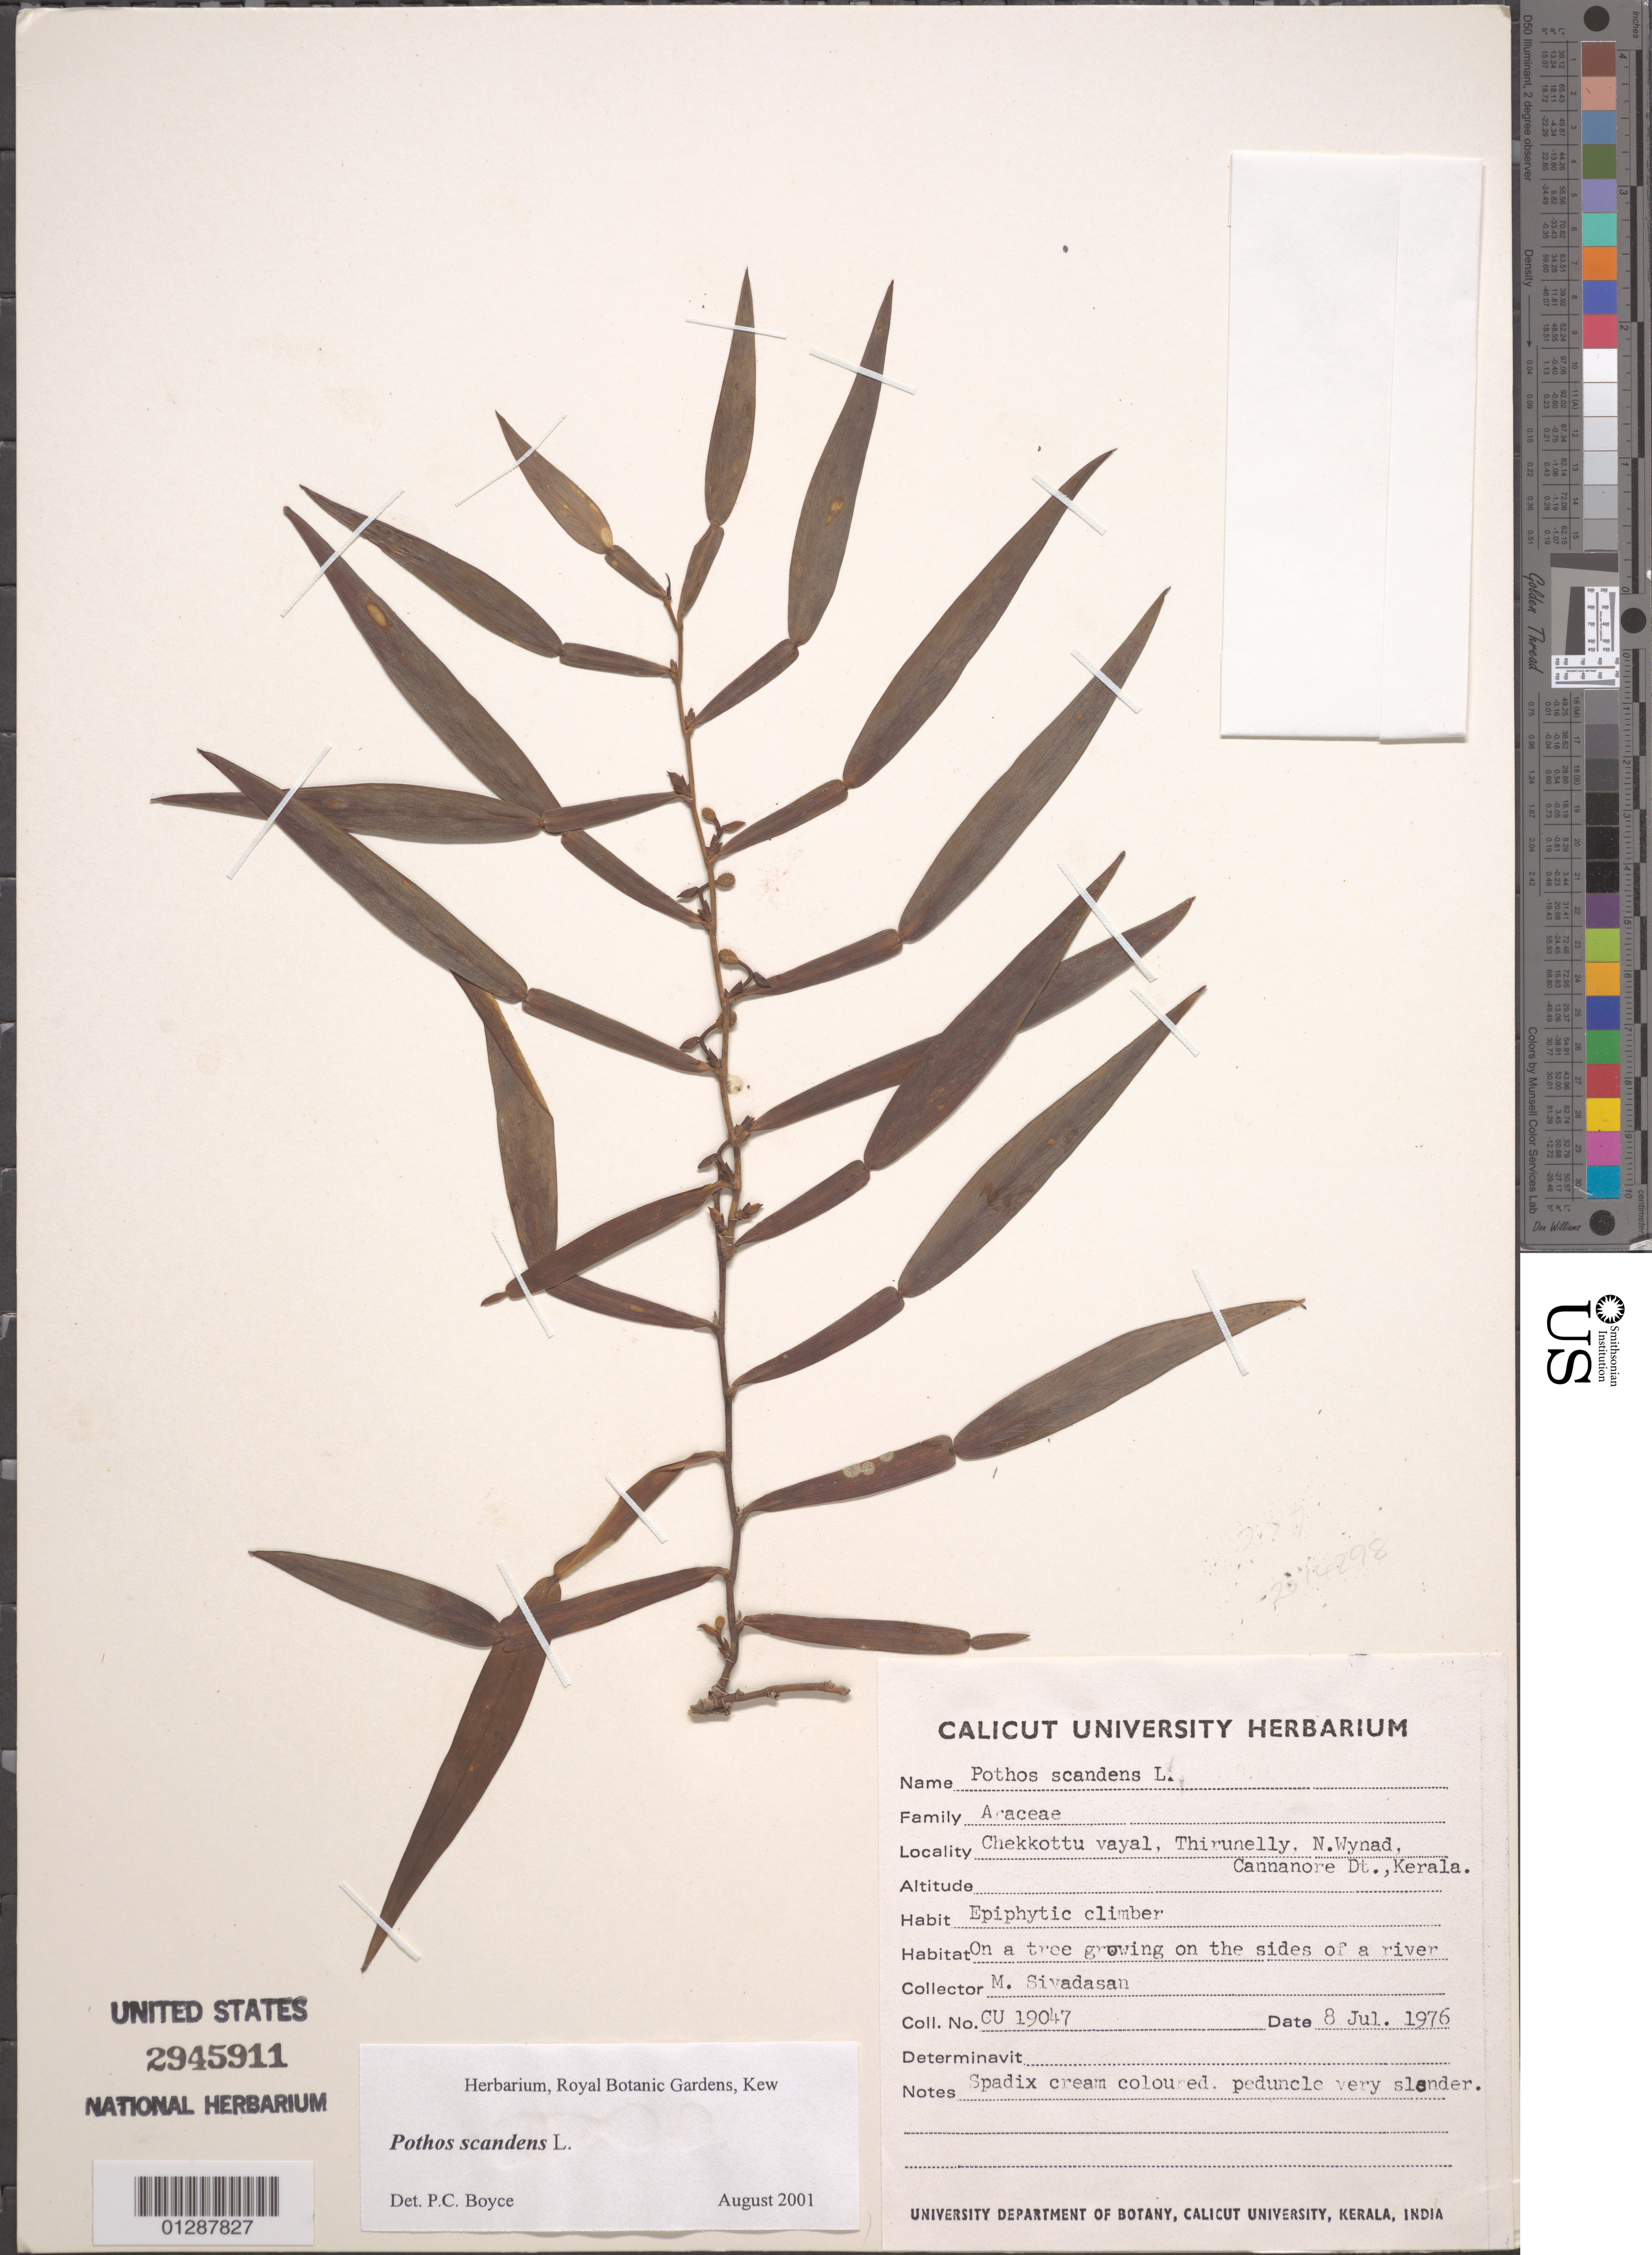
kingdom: Plantae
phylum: Tracheophyta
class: Liliopsida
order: Alismatales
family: Araceae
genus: Pothos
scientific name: Pothos scandens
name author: L.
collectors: M. Sivadasan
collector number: CU 19047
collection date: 1976-07-08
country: India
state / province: Kerala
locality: Chekkottu vayal, Thirunelly, N. Wynad, Cannanore Dt. On the sides of a river.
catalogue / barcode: US 2945911